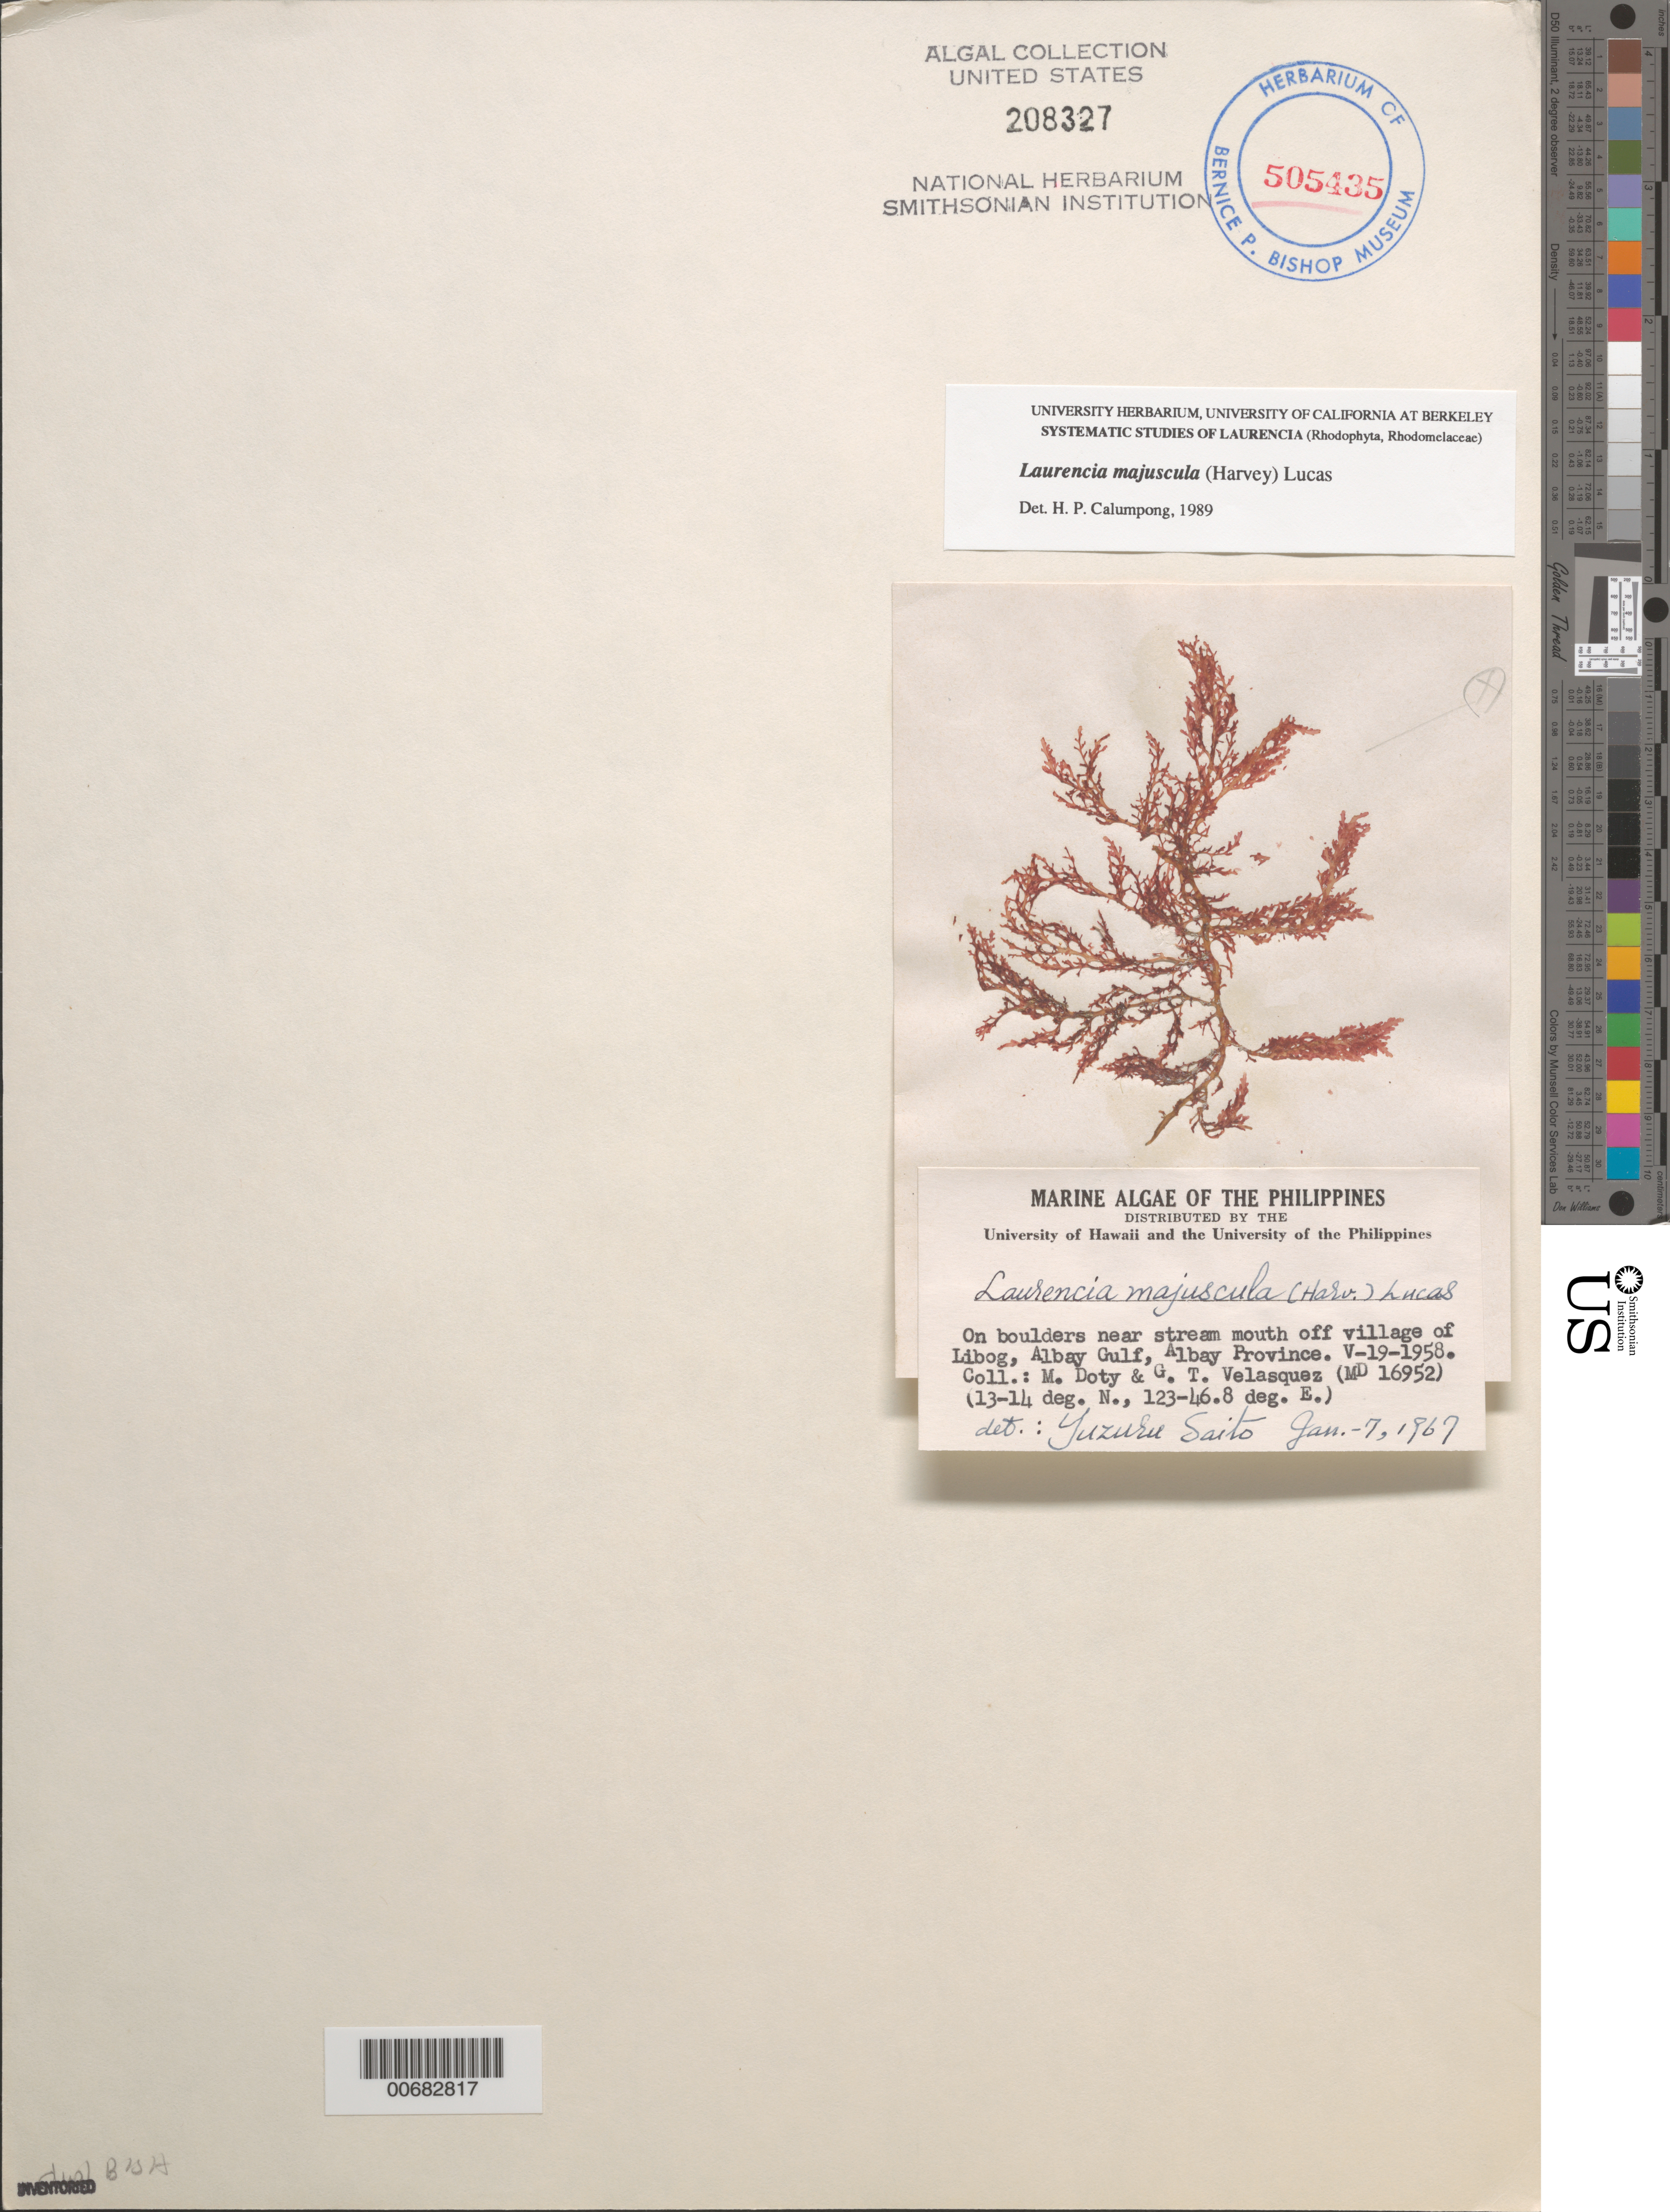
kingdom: Plantae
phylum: Rhodophyta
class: Florideophyceae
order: Ceramiales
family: Rhodomelaceae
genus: Laurencia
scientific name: Laurencia dendroidea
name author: J. Agardh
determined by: Algae name updating Project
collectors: M. S. Doty & G. Velasquez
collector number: MSD 16952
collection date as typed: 19 May 1958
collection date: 1958-05-19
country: Philippines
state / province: Bicol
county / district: Albay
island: Luzon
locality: Libog, Albay Gulf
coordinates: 13-14 deg. N., 123-46.8 deg. E.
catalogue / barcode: US 208327